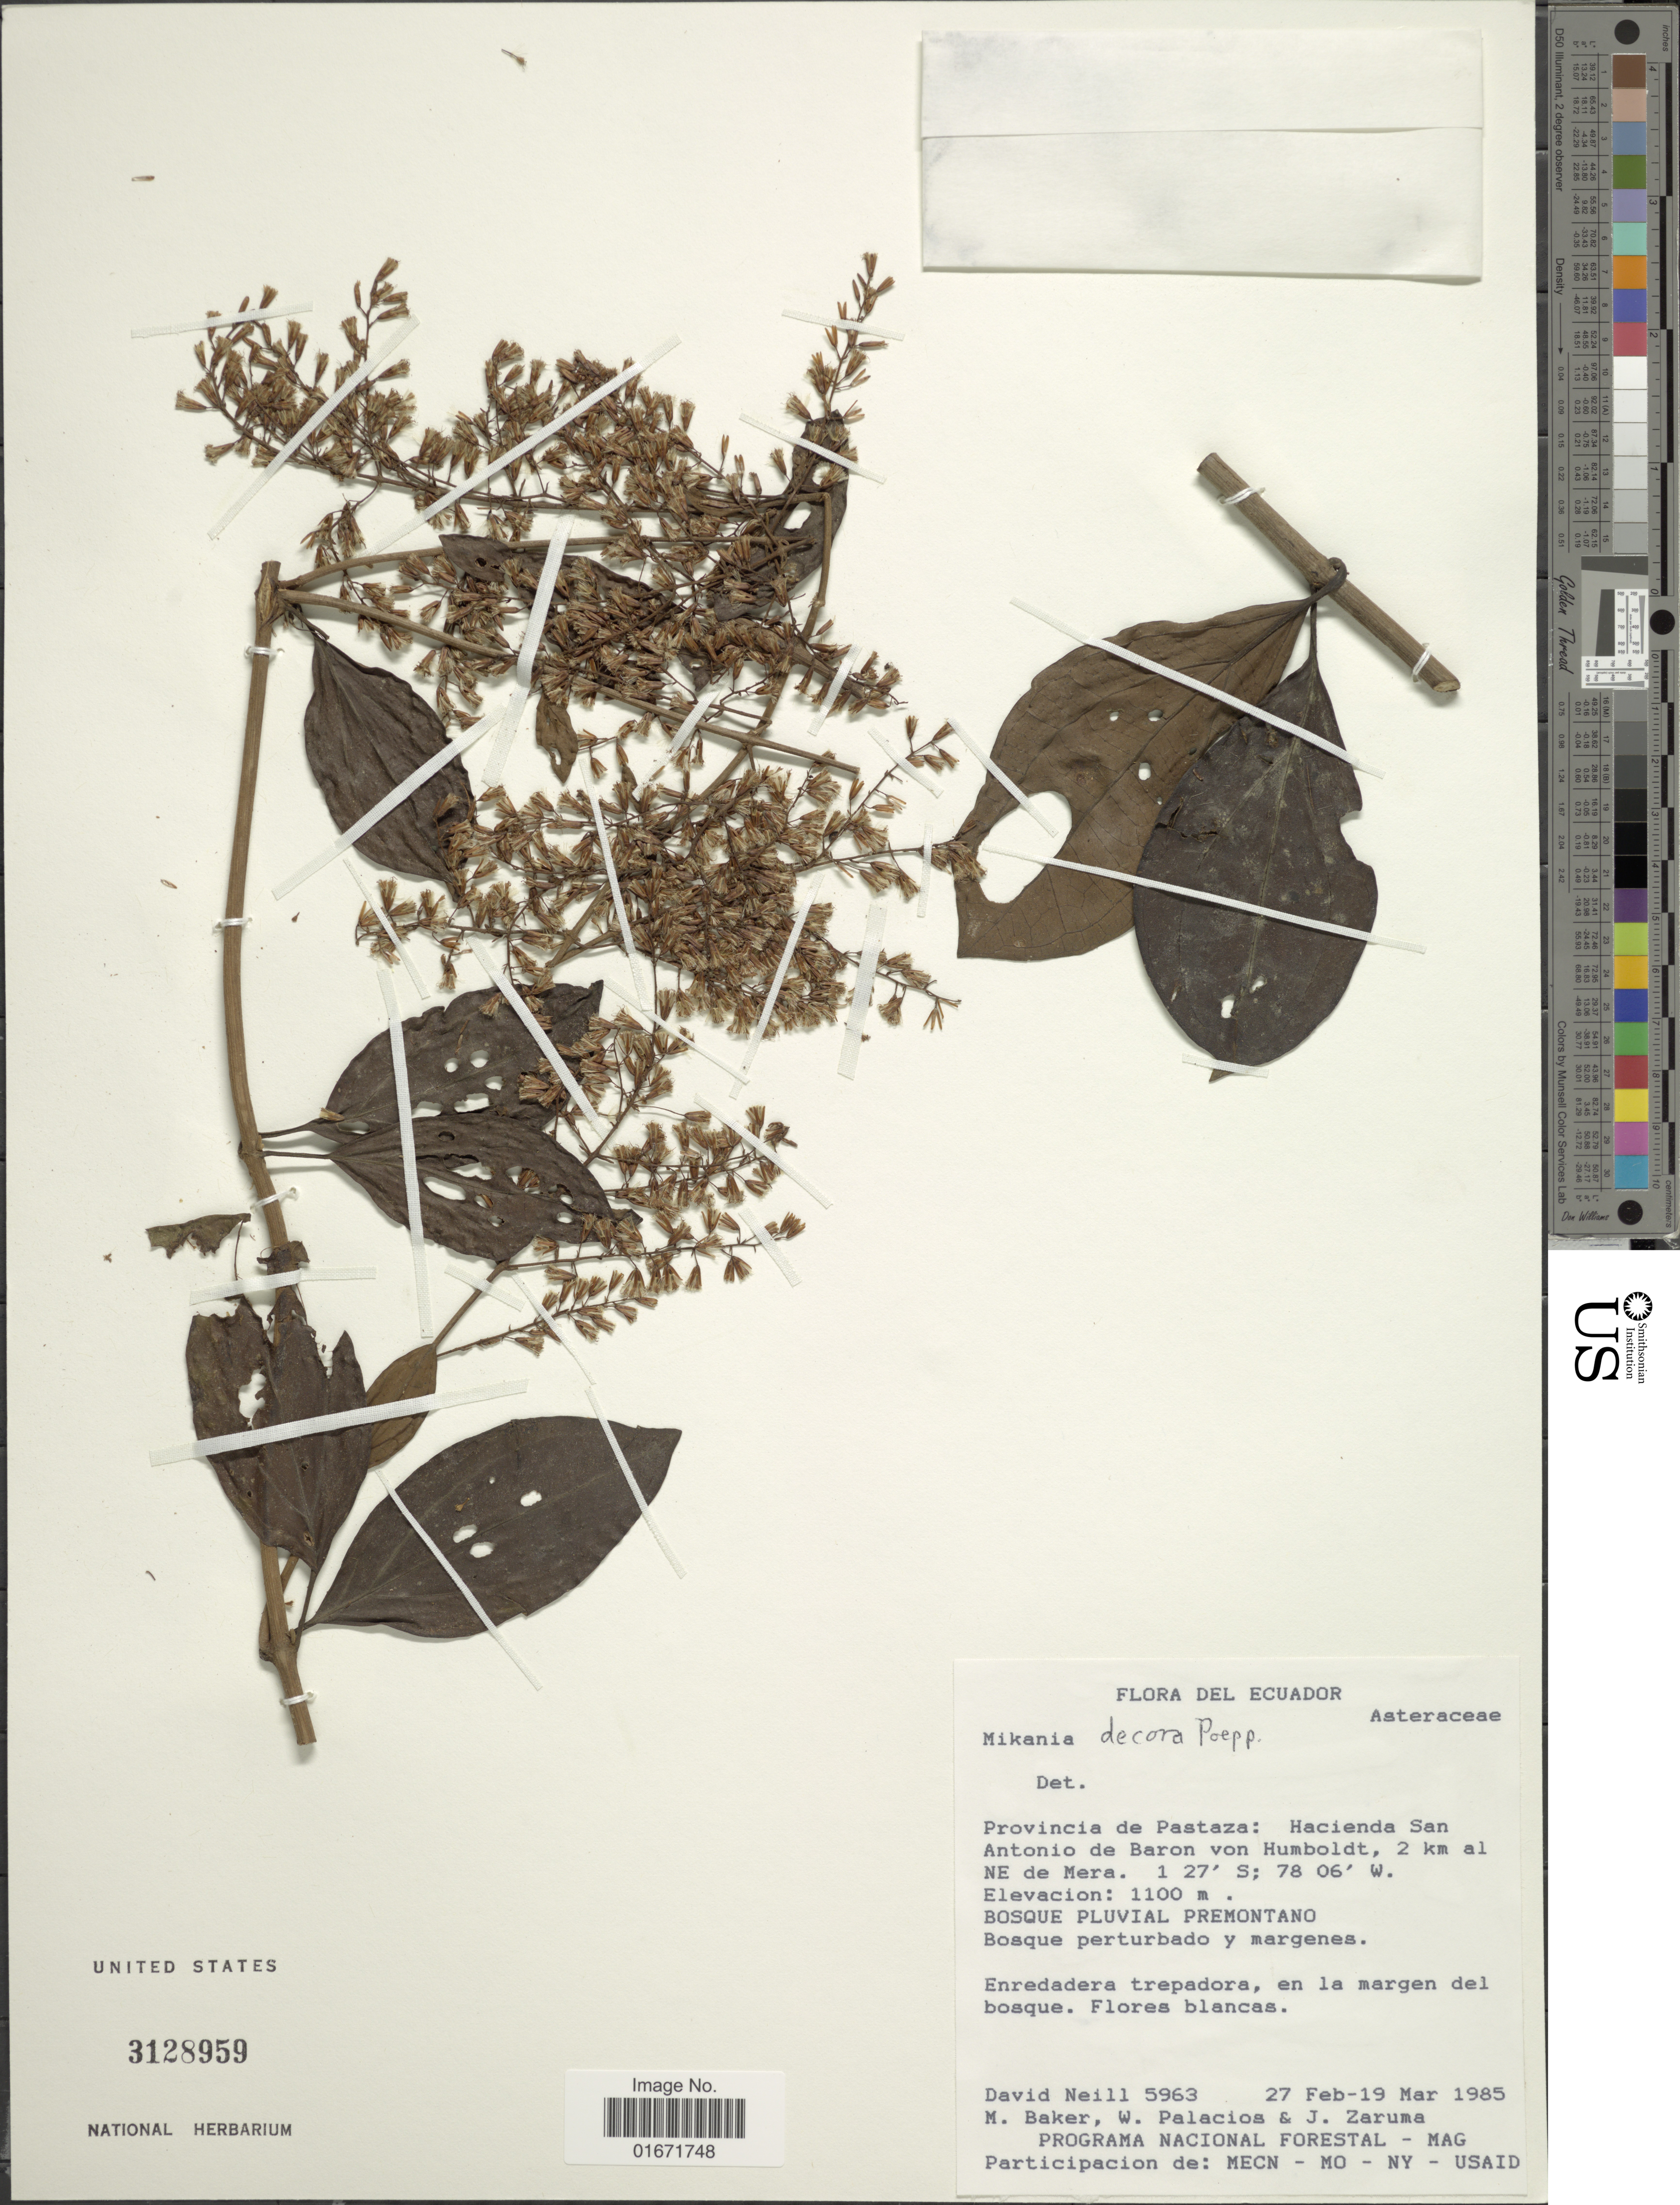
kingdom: Plantae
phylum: Tracheophyta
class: Magnoliopsida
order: Asterales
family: Asteraceae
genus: Mikania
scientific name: Mikania decora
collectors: D. A. Neill, M. Baker, W. Palacios & J. Zaruma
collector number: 5963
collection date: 1985-02-27/1985-03-19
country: Ecuador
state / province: Pastaza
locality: Provincia de Pastaza: Hacienda San Antonio de Baron von Humboldt, 2 km al NE de Mera. Bosque Pluvial Premontano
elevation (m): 1100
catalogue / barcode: US 3128959